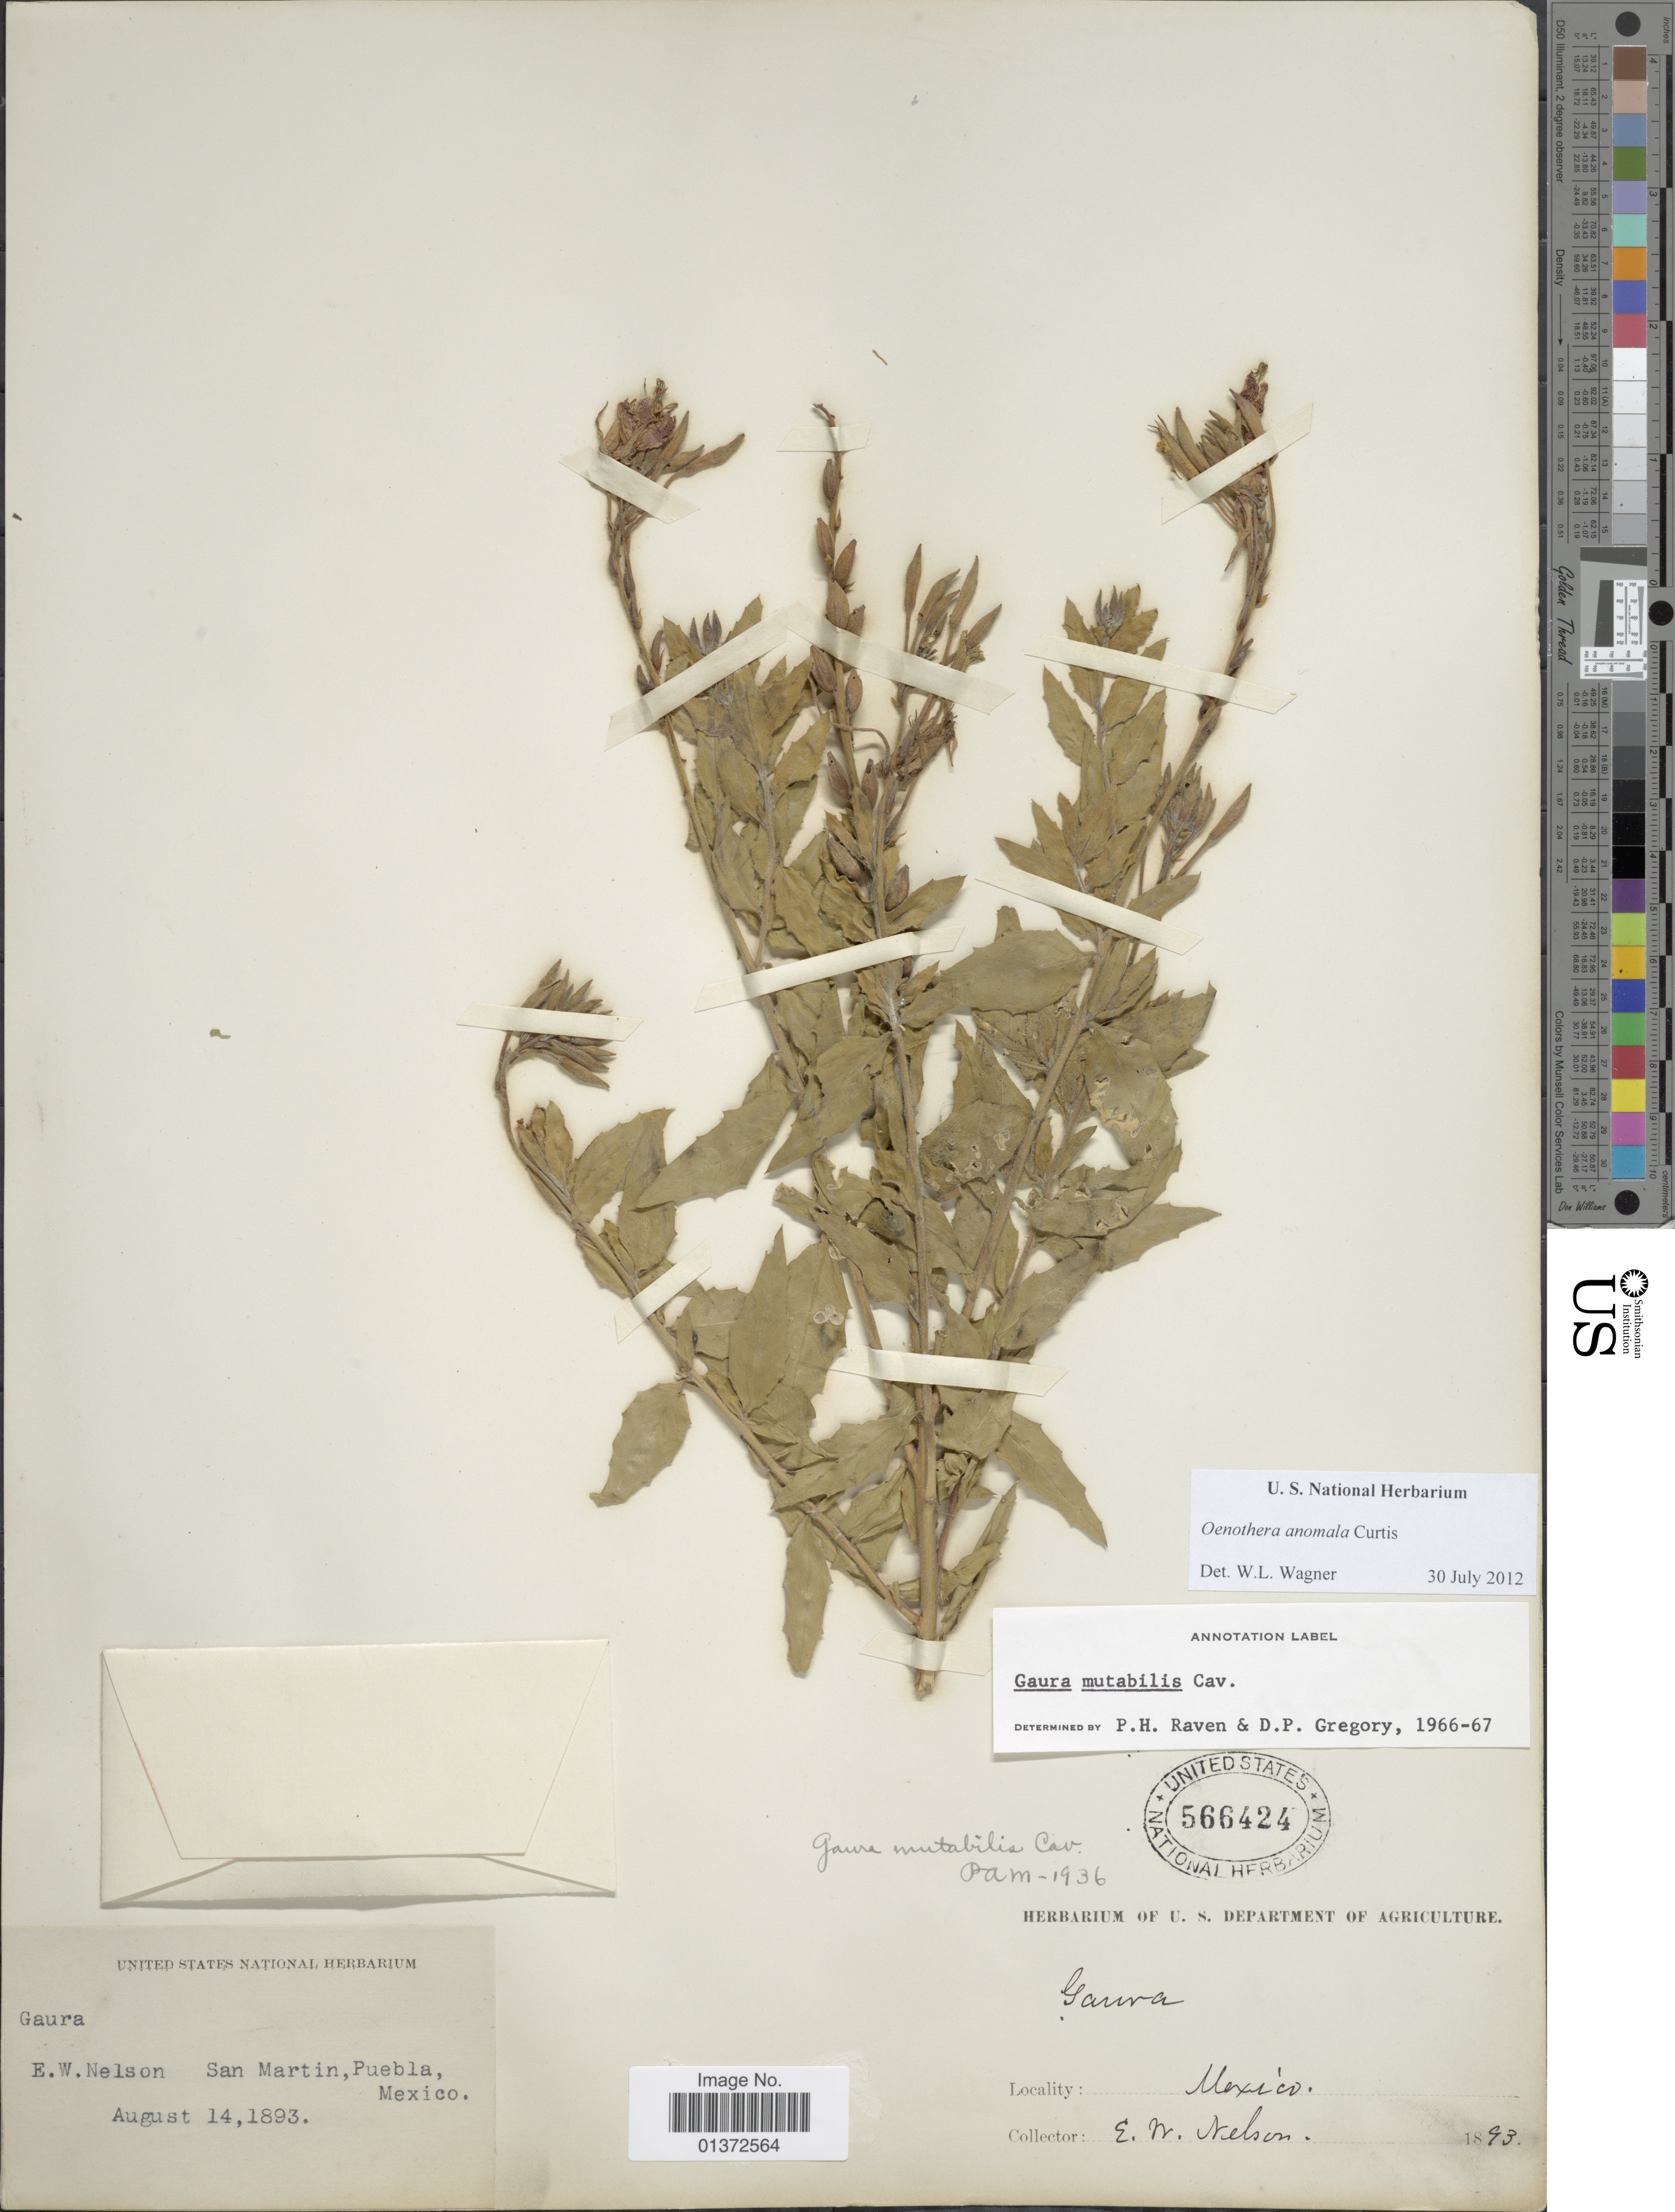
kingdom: Plantae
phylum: Tracheophyta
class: Magnoliopsida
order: Myrtales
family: Onagraceae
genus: Oenothera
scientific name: Oenothera anomala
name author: Curtis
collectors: E. W. Nelson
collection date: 1893-08-14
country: Mexico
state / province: Puebla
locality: San Martin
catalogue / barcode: US 566424